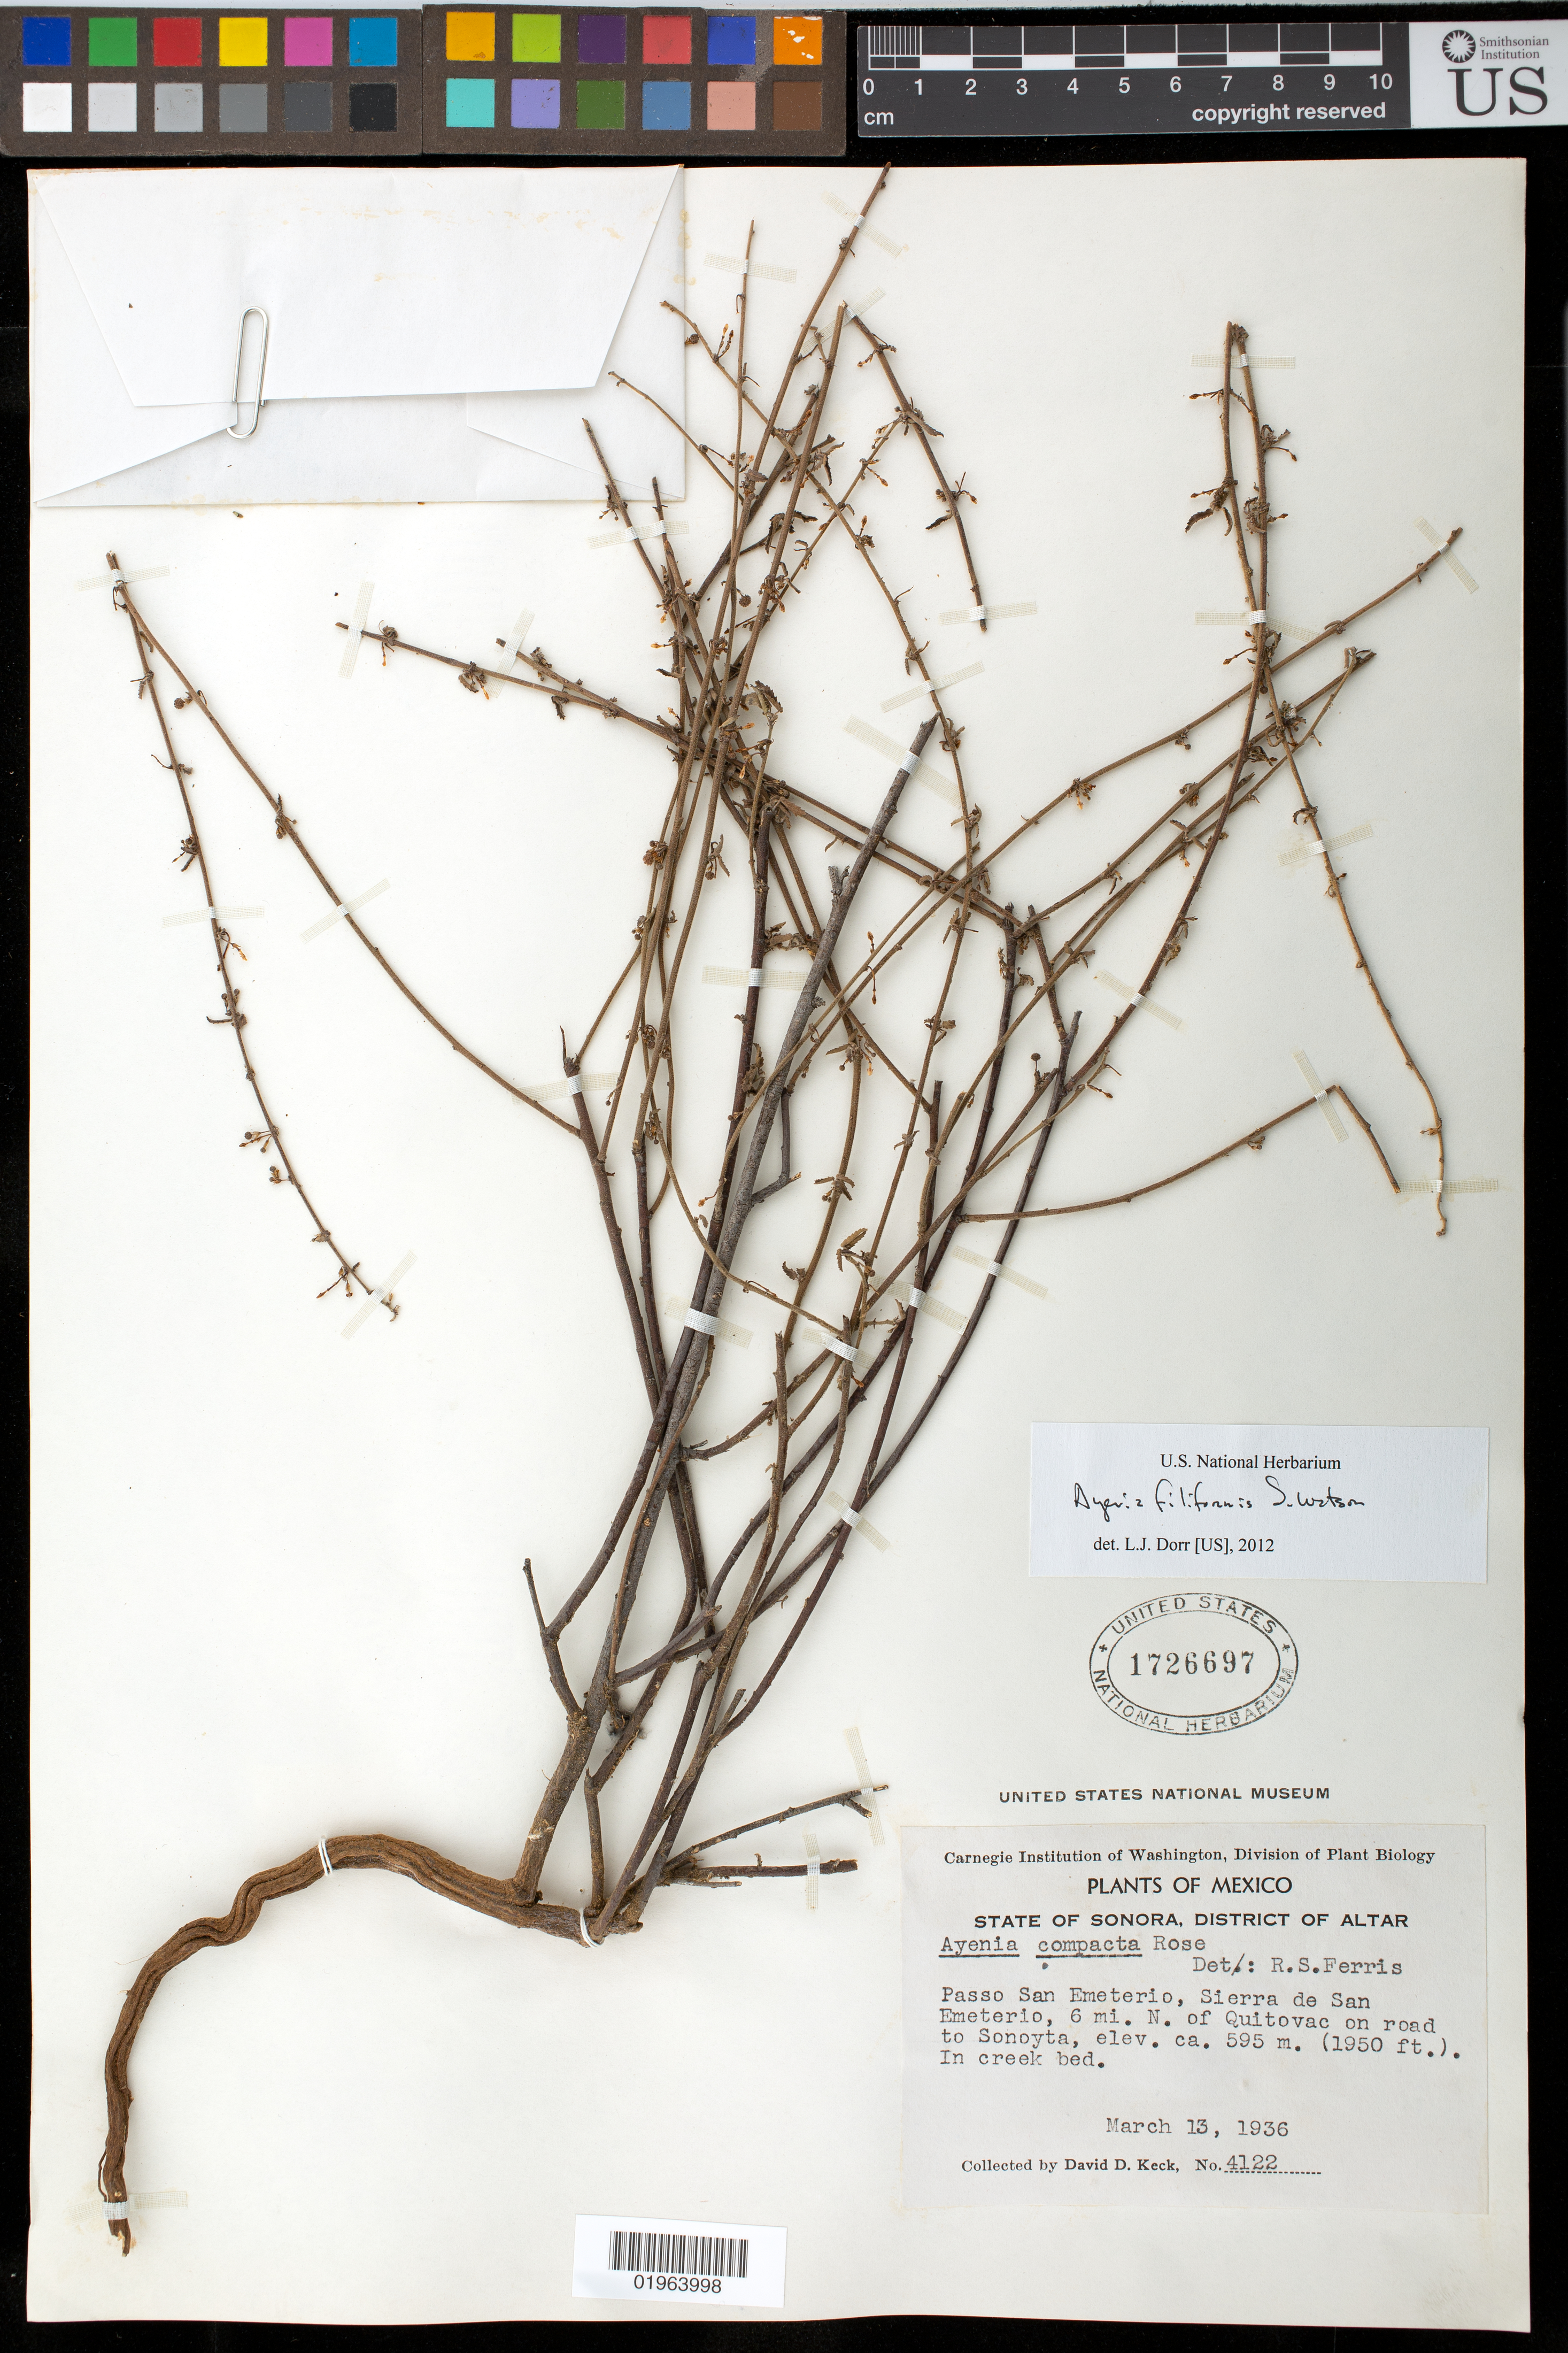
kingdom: Plantae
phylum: Tracheophyta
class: Magnoliopsida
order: Malvales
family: Malvaceae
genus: Ayenia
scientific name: Ayenia filiformis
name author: S. Watson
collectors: D. D. Keck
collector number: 4122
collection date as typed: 13 Mar 1936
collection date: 1936-03-13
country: Mexico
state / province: Sonora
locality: District of Altar, Passo San Emeterio, Sierra de San Emeterio, 6 mi N of Quitovac on road to Sonoyta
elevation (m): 595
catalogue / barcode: US 1726697